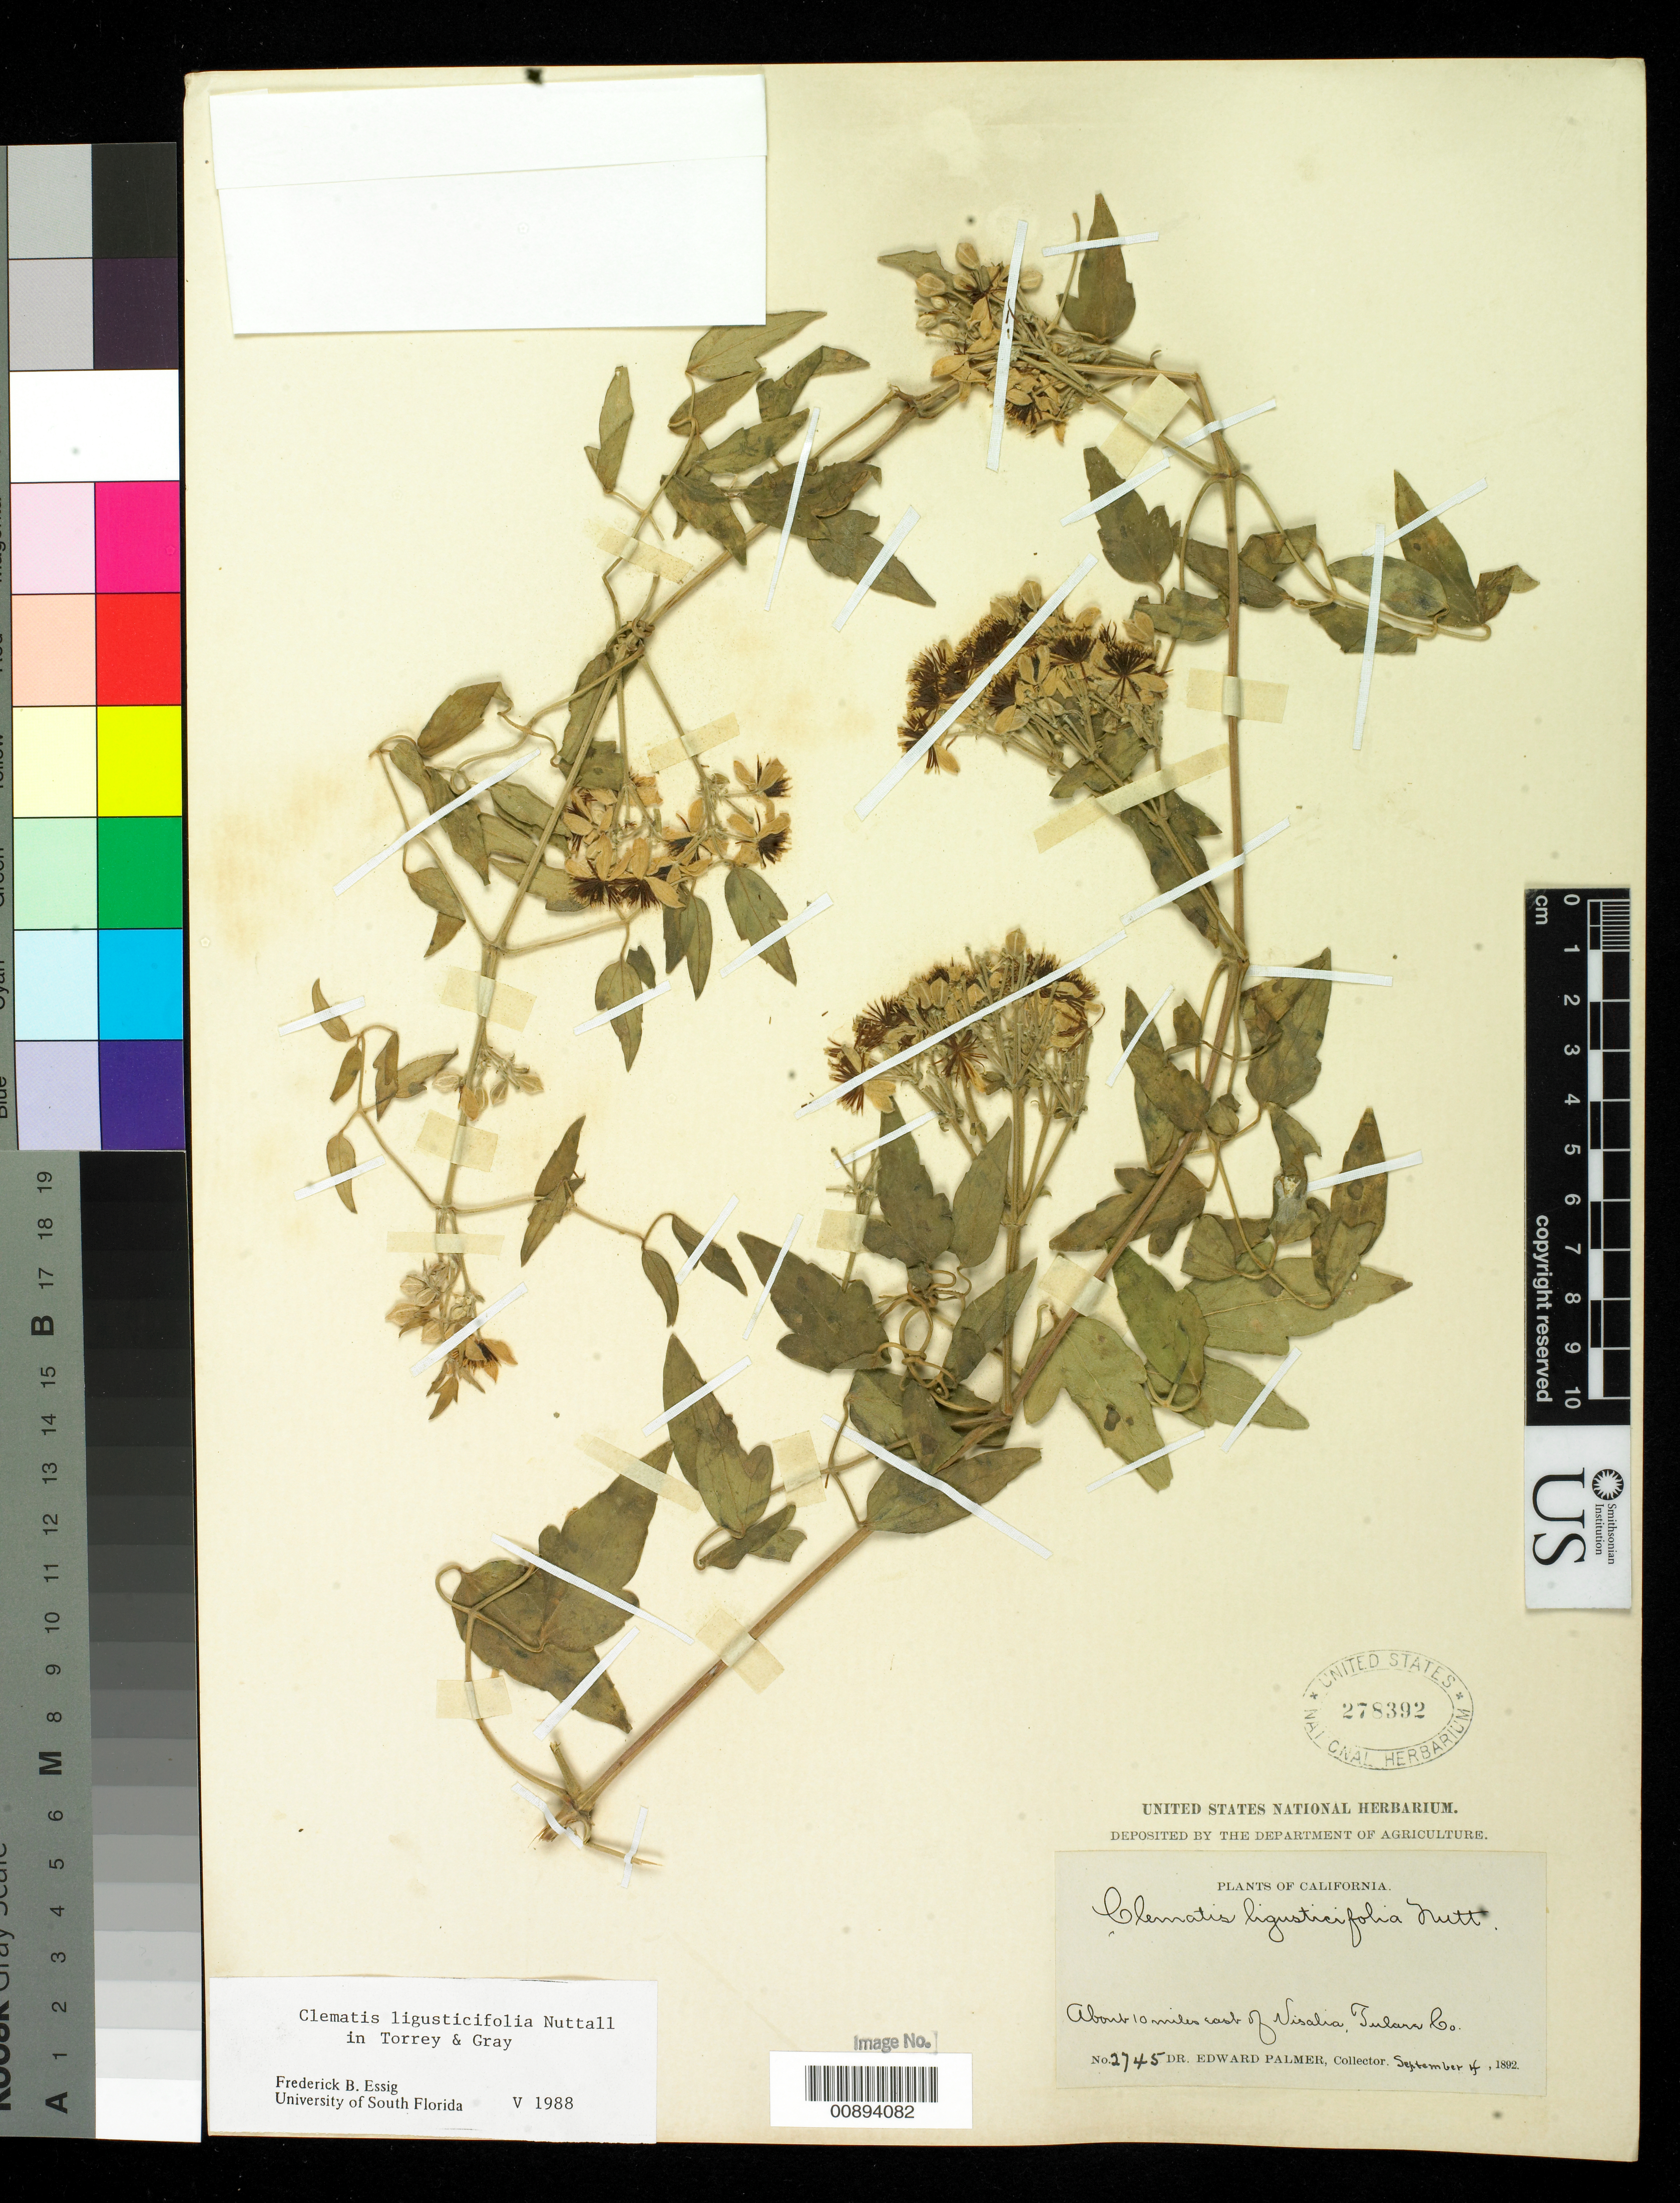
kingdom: Plantae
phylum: Tracheophyta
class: Magnoliopsida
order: Ranunculales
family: Ranunculaceae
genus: Clematis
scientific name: Clematis ligusticifolia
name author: Nutt.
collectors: E. Palmer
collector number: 2745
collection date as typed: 04 Sep 1892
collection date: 1892-09-04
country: United States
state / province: California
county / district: Tulare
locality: About 10 miles east of Visalia, Tulare County, California.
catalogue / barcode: US 278392